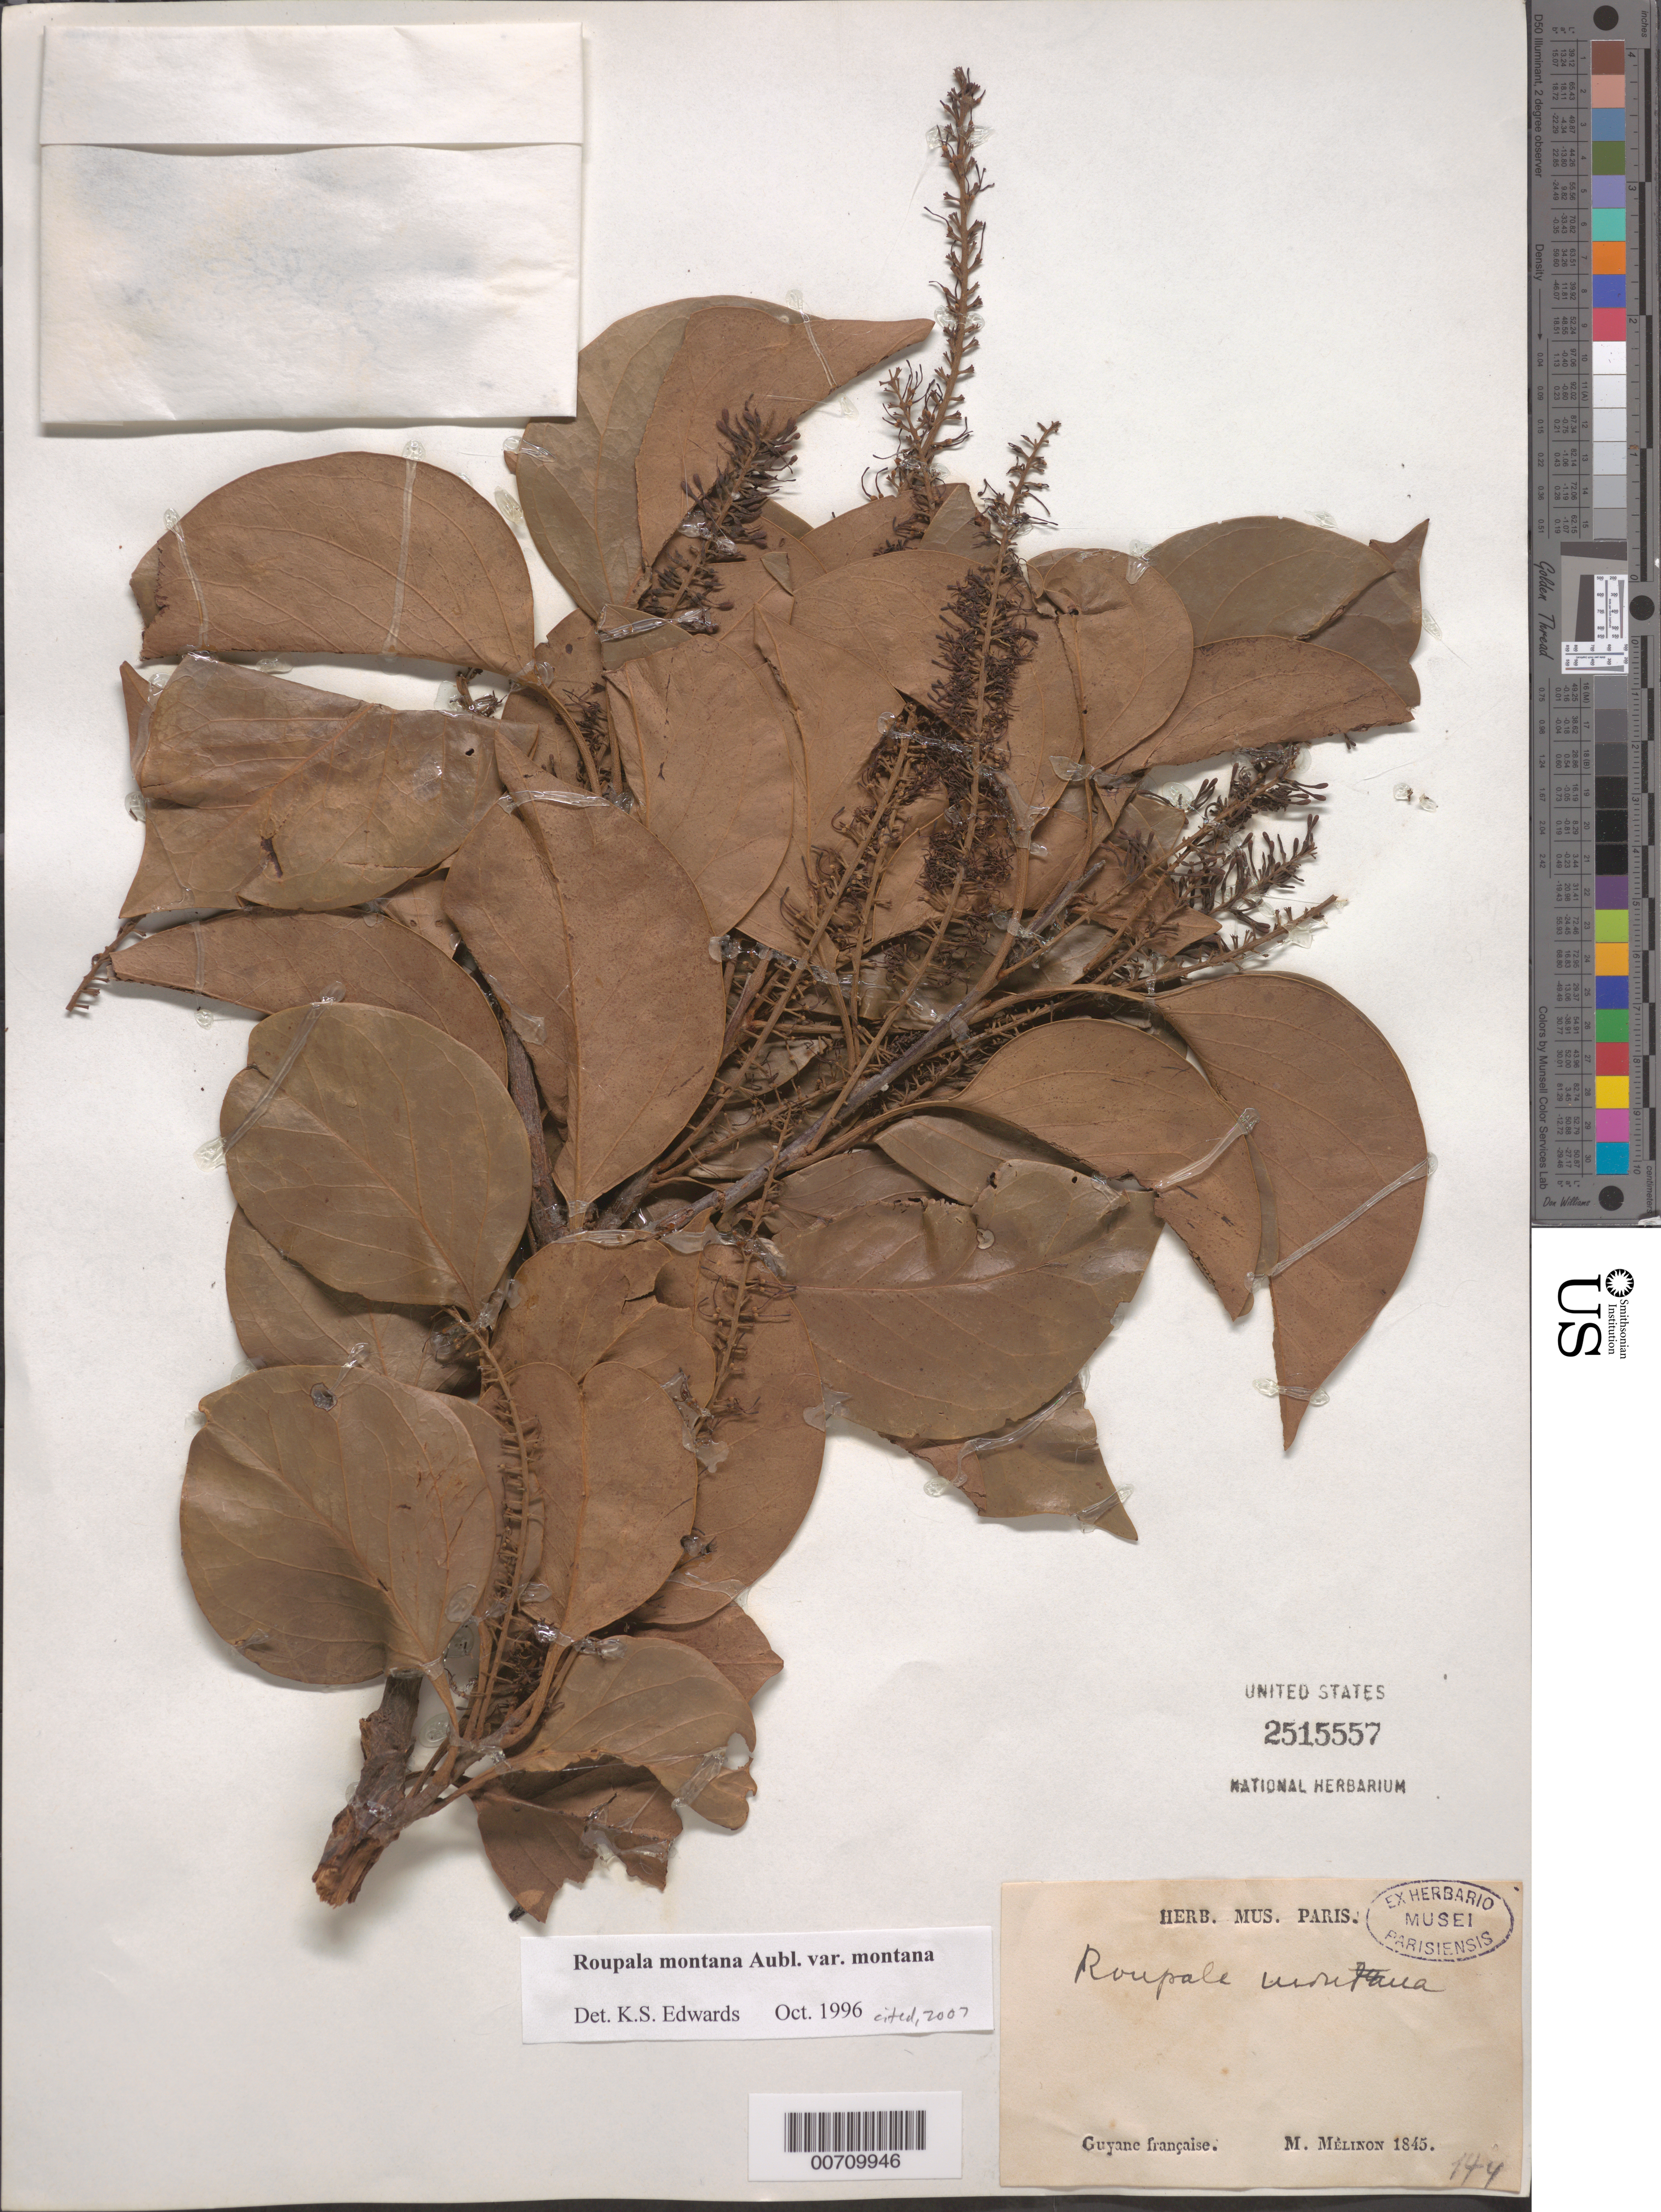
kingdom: Plantae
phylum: Tracheophyta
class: Magnoliopsida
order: Proteales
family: Proteaceae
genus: Roupala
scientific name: Roupala montana var. montana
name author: Aubl.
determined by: Edwards, K. S.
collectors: E. Mélinon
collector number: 144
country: French Guiana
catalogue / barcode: US 2515557